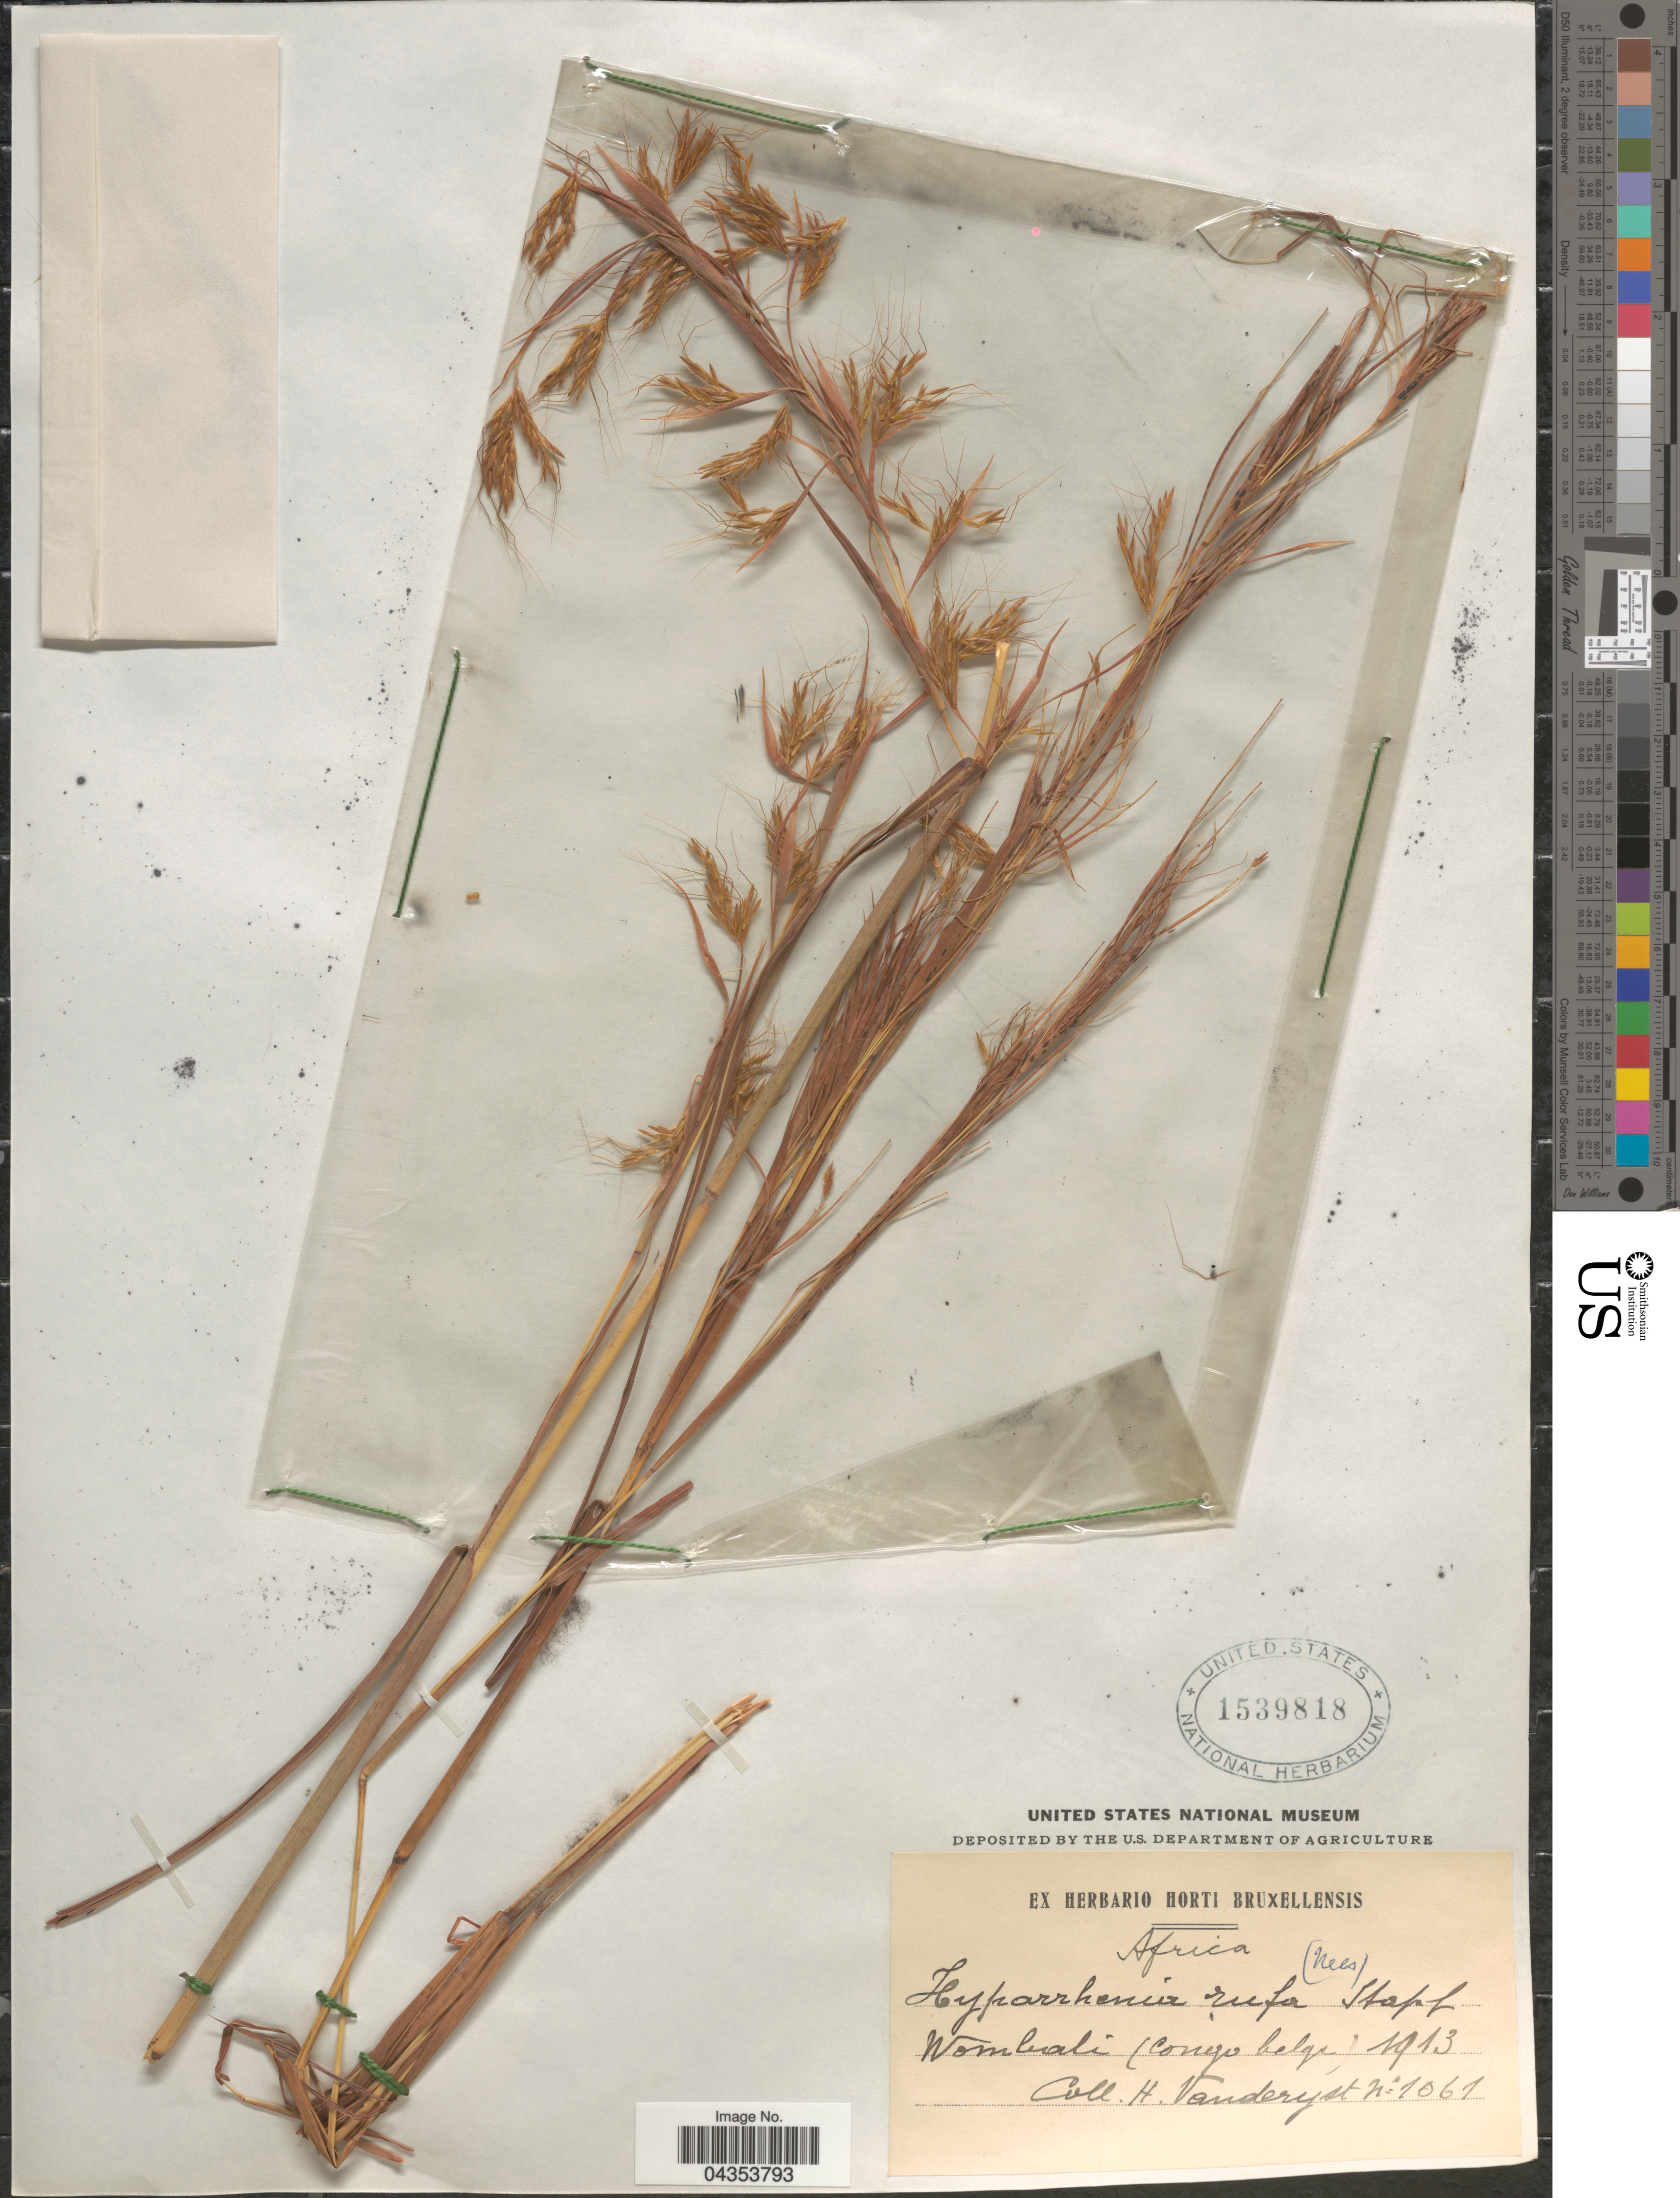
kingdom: Plantae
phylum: Tracheophyta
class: Liliopsida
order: Poales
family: Poaceae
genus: Hyparrhenia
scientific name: Hyparrhenia rufa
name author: (Nees) Stapf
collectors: H. Vanderyst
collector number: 1061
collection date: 1913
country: Congo, Democratic Republic of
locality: Wombali (Congo belge).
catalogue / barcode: US 1539818